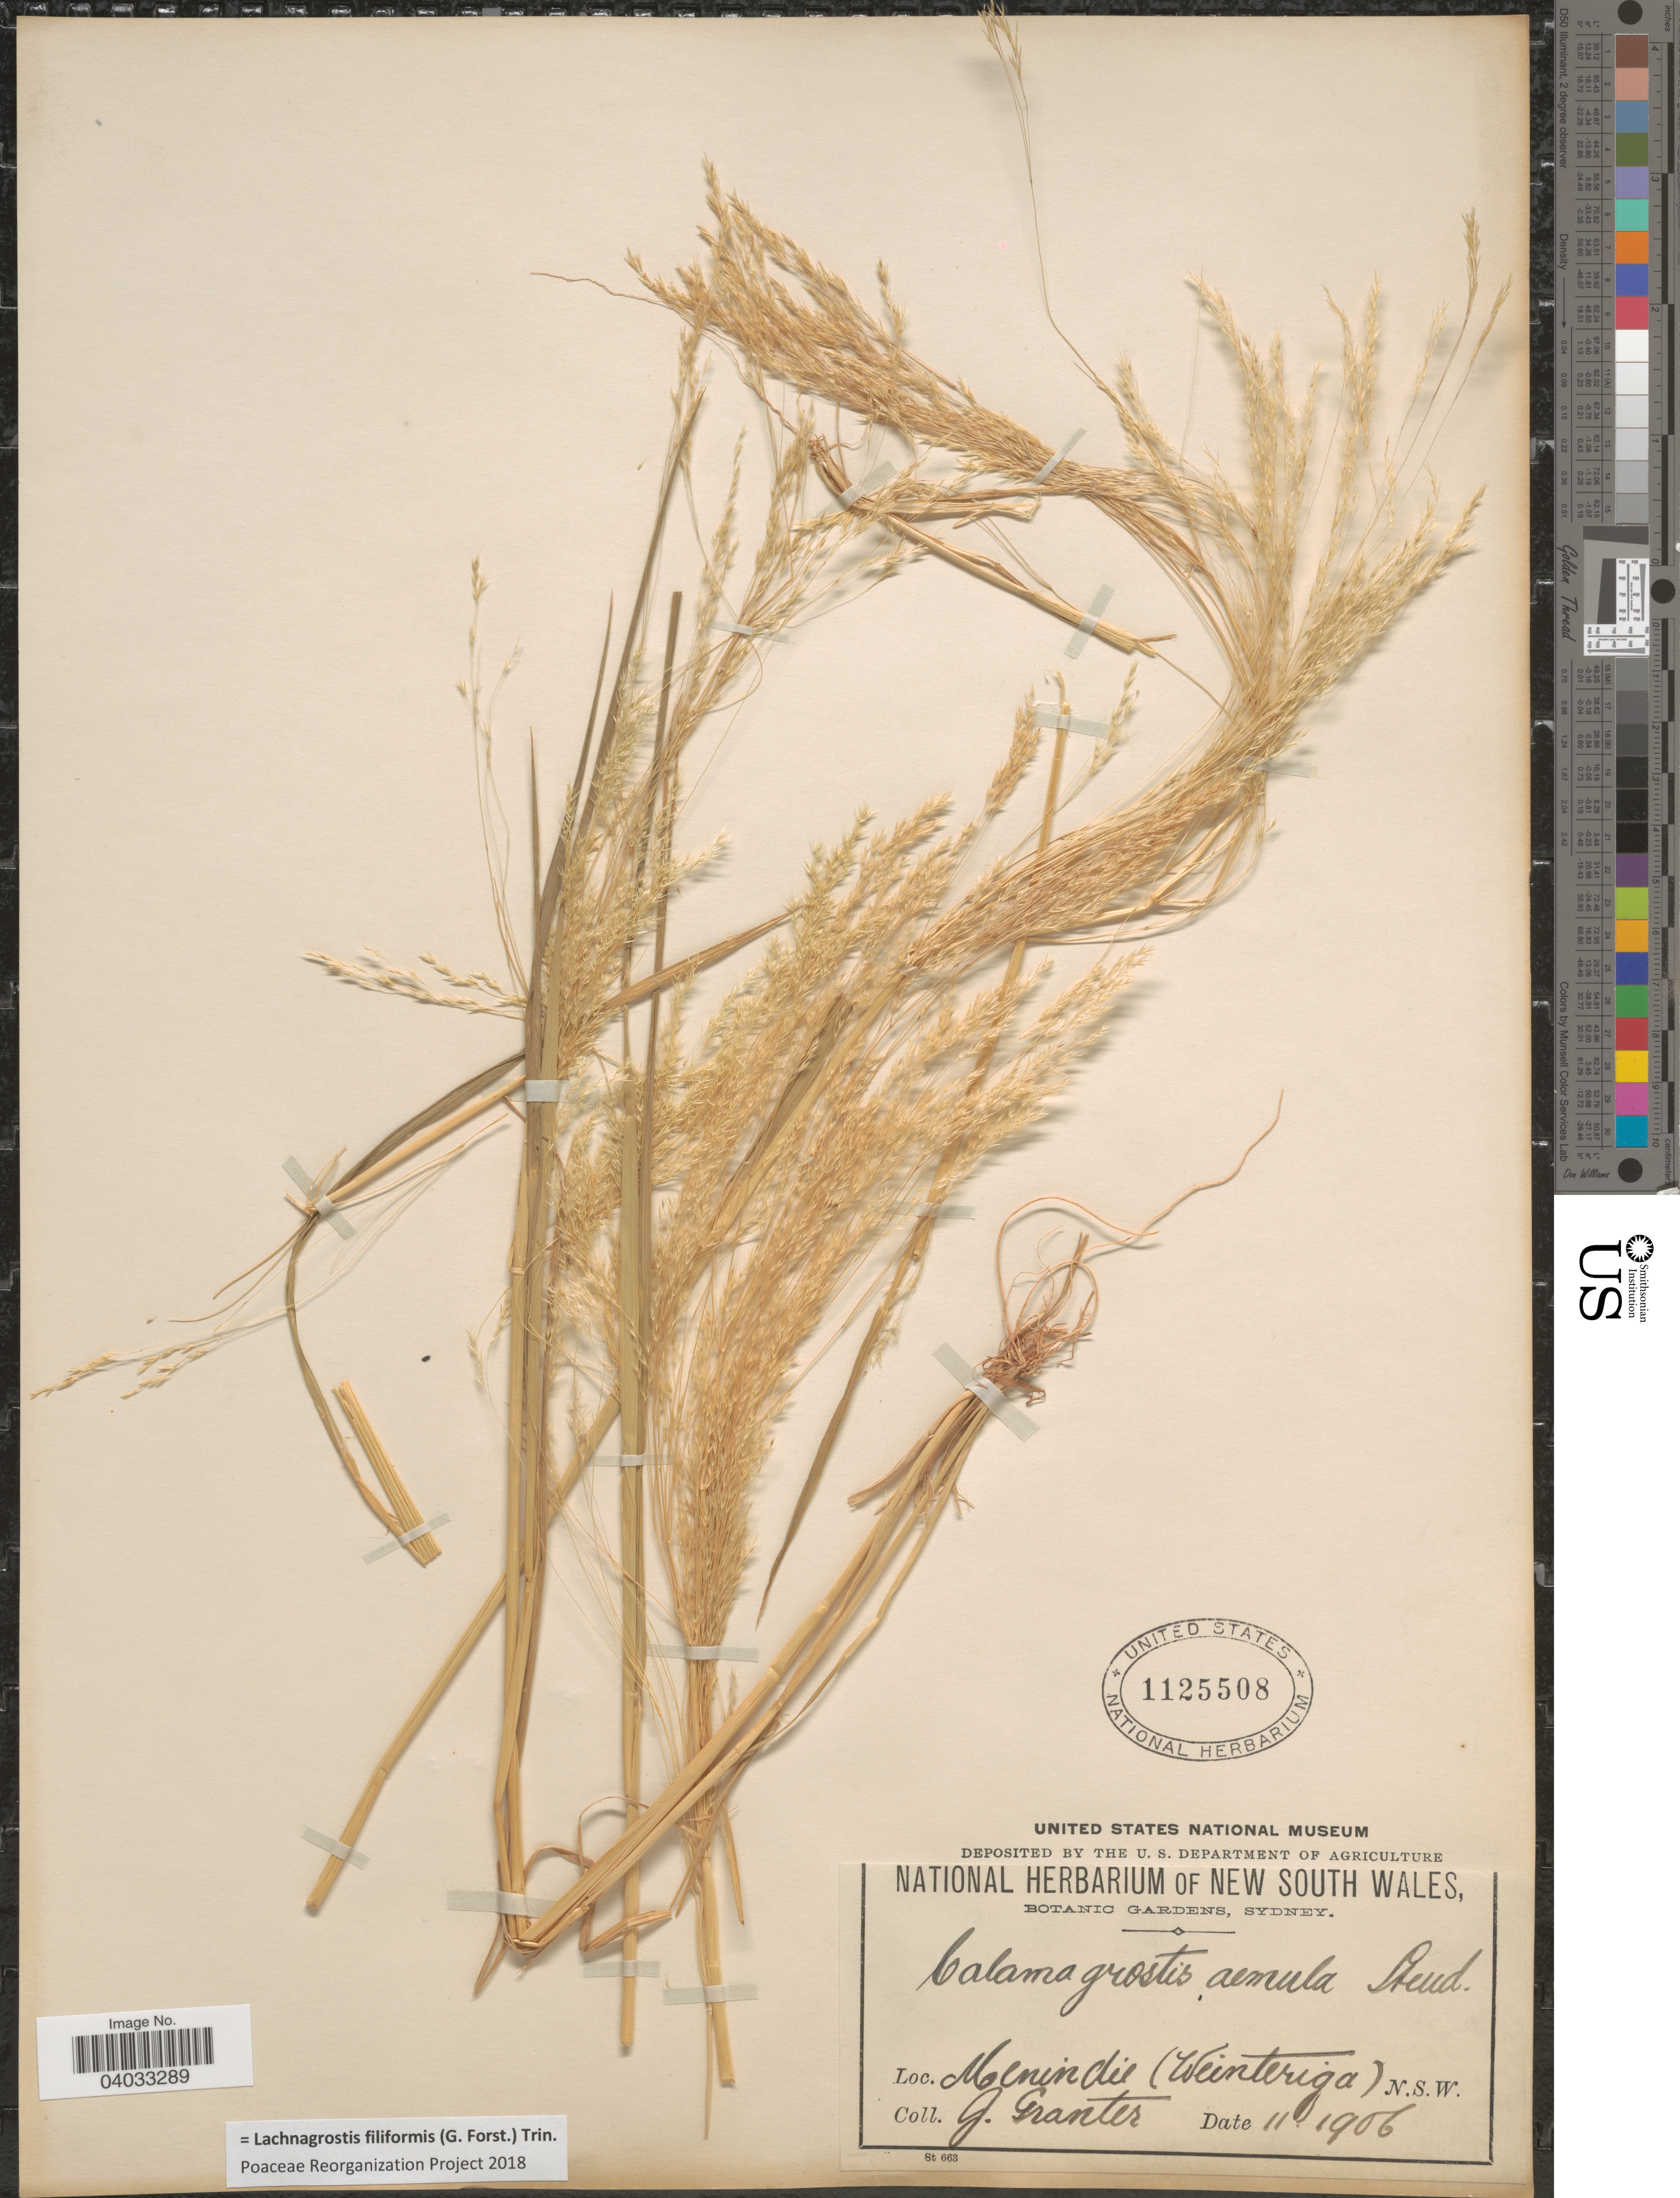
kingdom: Plantae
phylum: Tracheophyta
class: Liliopsida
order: Poales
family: Poaceae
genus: Lachnagrostis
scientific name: Lachnagrostis filiformis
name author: (J.R. Forst.) Trin.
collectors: J. Granter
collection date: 1906-11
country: Australia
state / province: New South Wales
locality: Menindie (Weinteriga).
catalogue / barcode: US 1125508